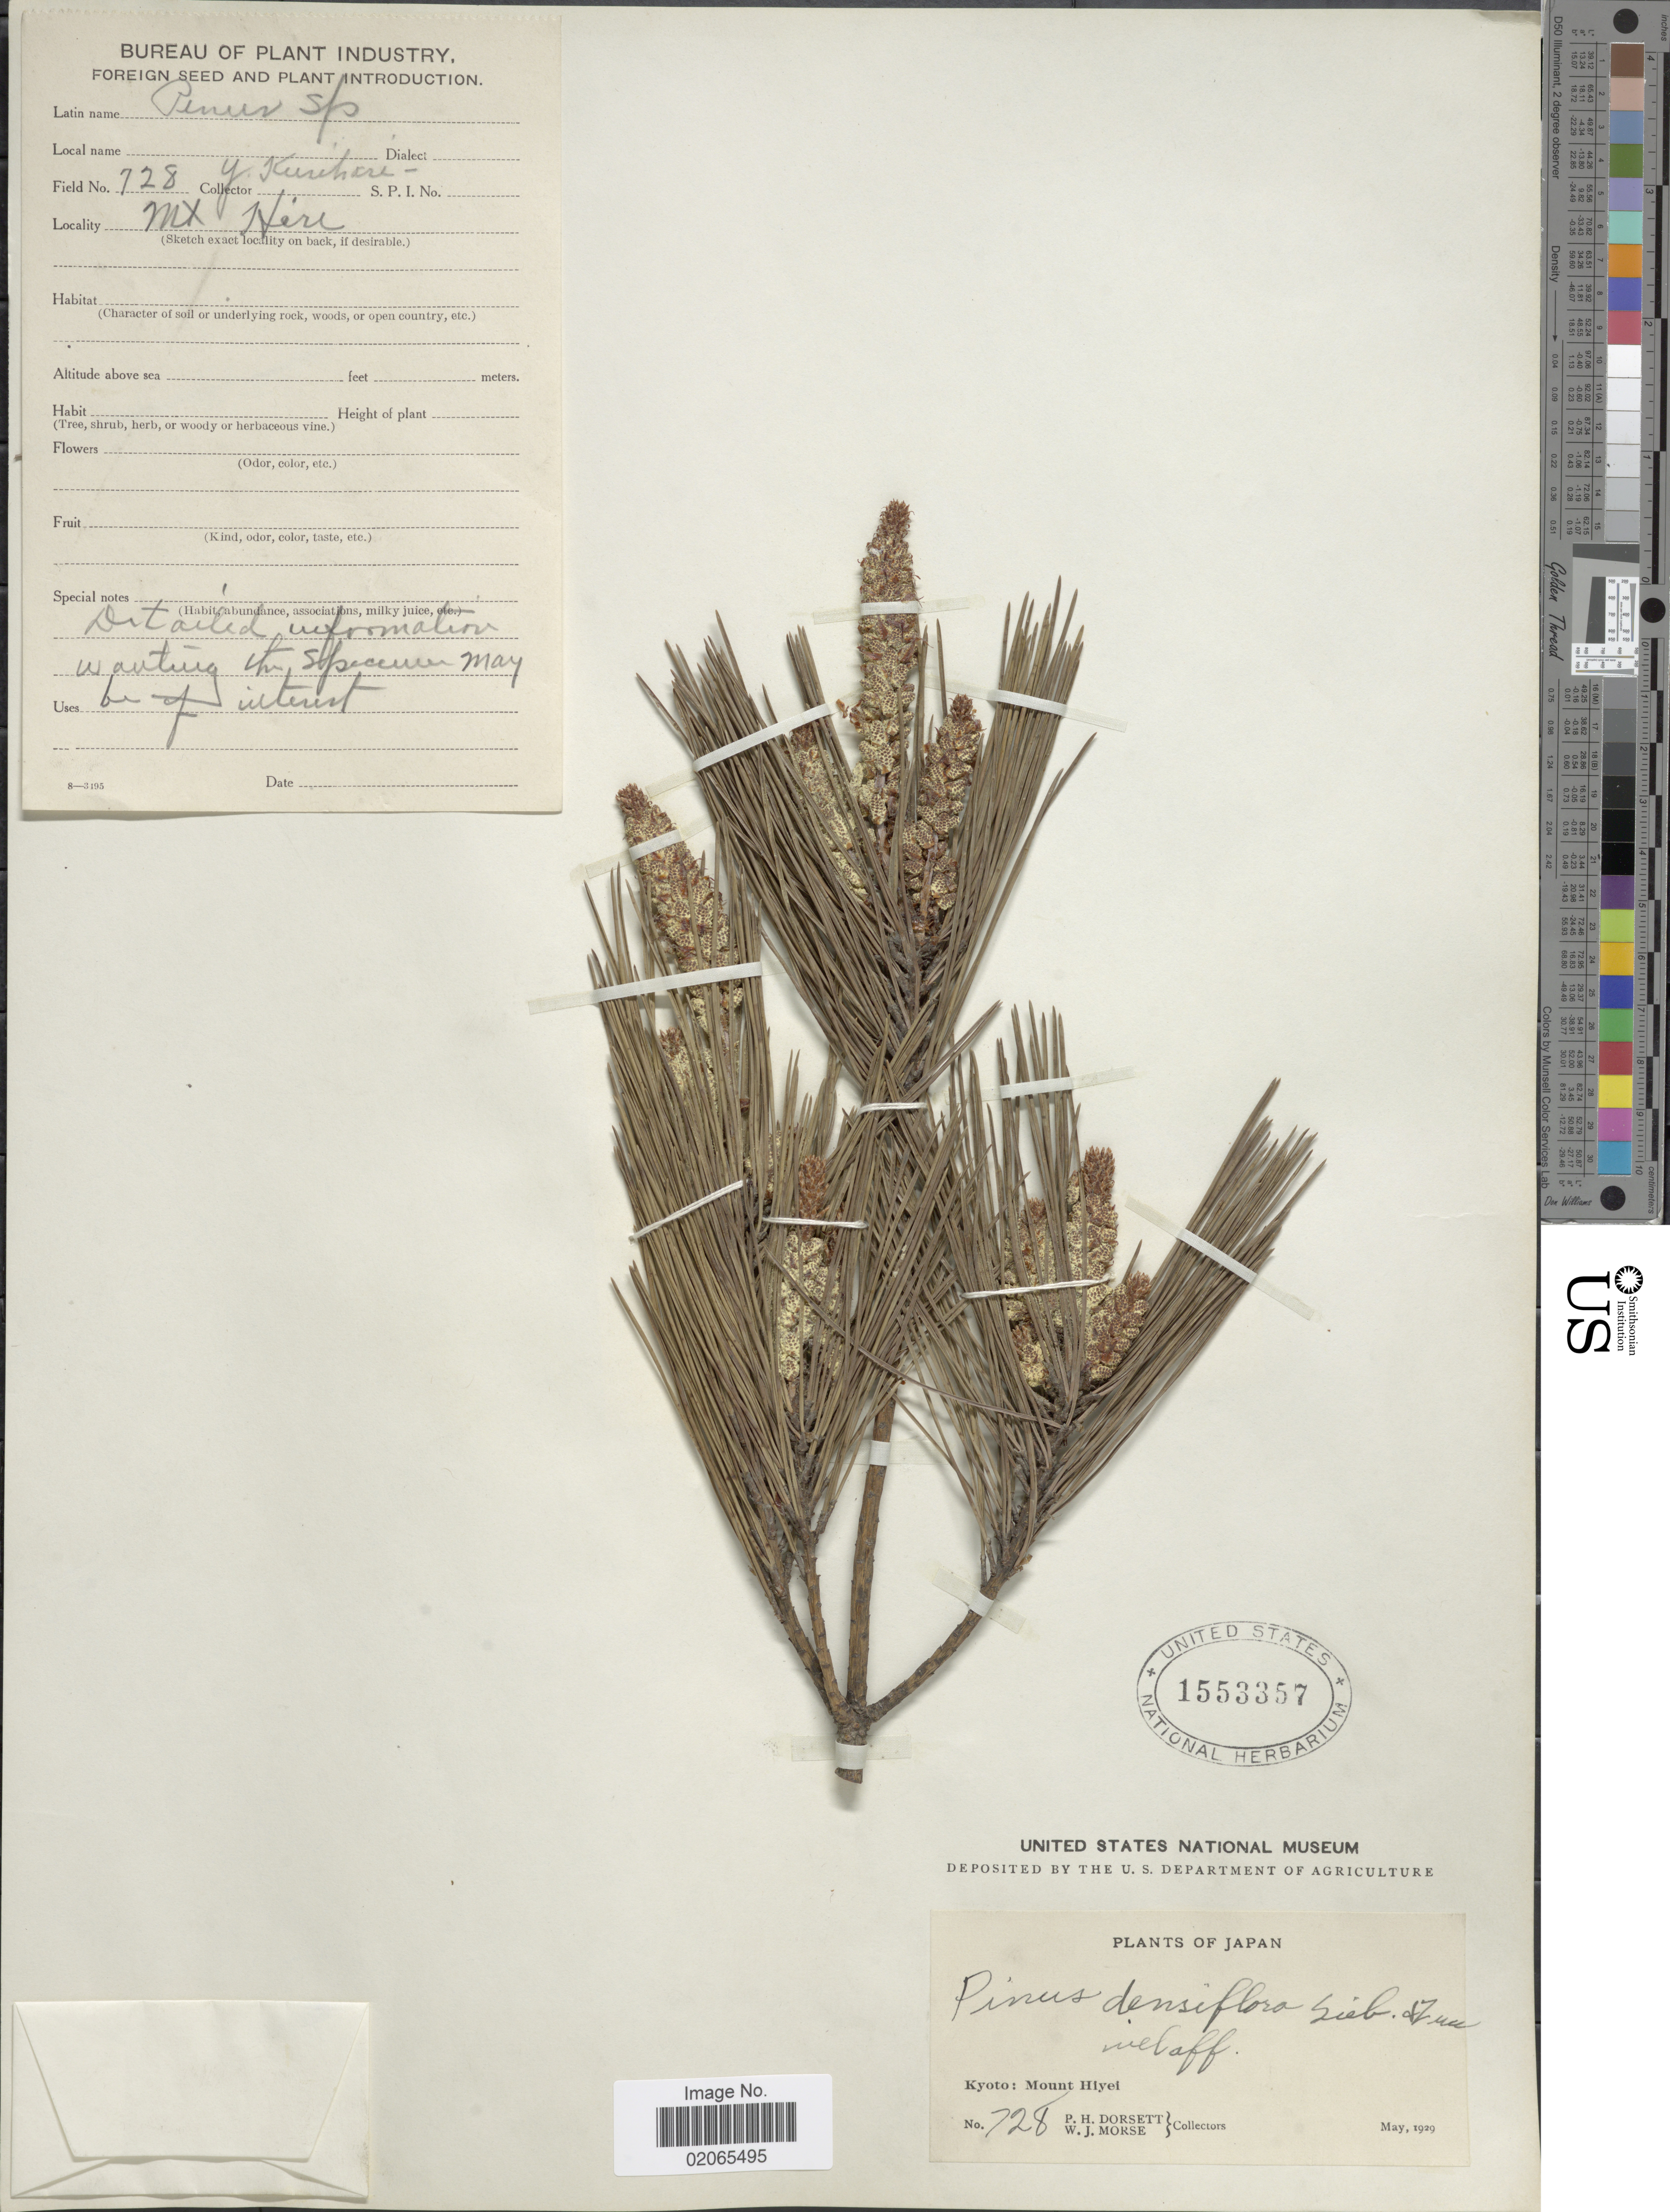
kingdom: Plantae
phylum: Tracheophyta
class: Pinopsida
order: Pinales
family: Pinaceae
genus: Pinus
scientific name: Pinus densiflora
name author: Siebold & Zucc.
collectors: P. H. Dorsett & W. J. Morse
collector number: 728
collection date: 1929-05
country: Japan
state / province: Kyoto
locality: Mount Hiyei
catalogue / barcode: US 1553357